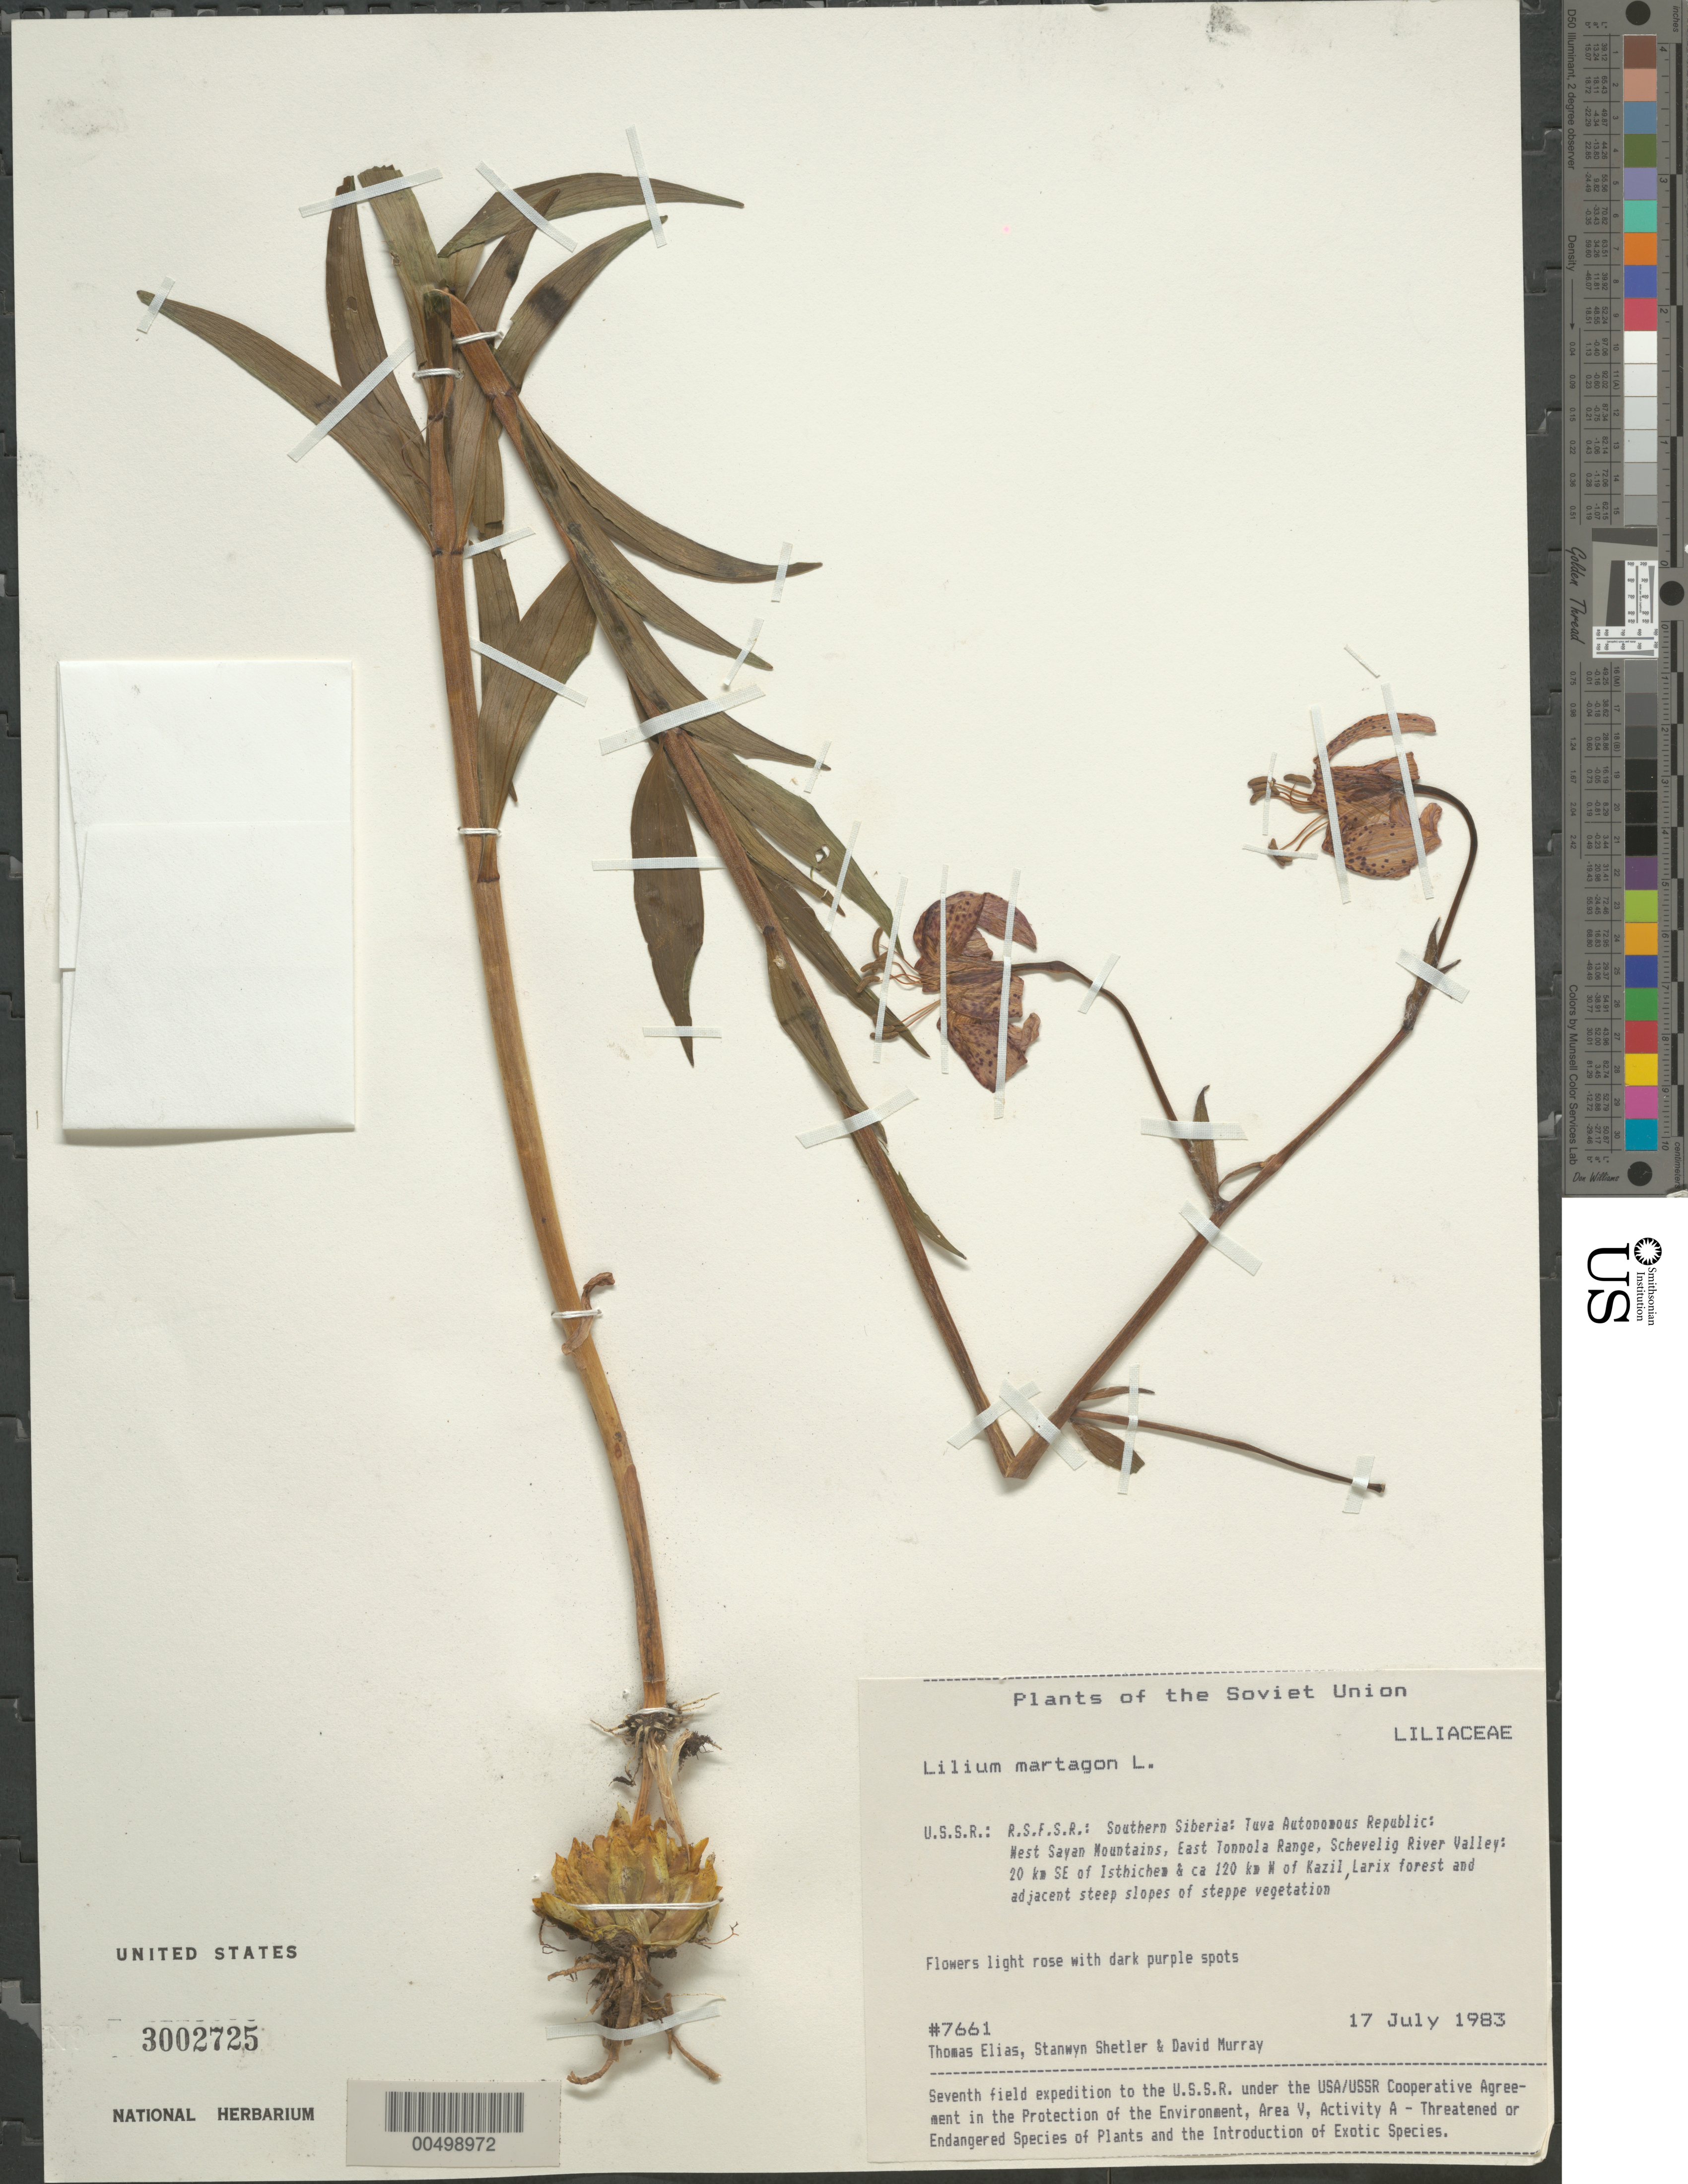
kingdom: Plantae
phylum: Tracheophyta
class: Liliopsida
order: Liliales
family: Liliaceae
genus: Lilium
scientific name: Lilium martagon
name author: L.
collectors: T. Elias, S. Shetler & D. F. Murray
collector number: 7661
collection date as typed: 17 Jul 1983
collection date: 1983-07-17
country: Russian Federation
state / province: Tuva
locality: West Sayan Mountains, E Tonnola [Tannu-Ola] Range, Schevelig River Valley, 20 km SE of Isthichem [Ishti-Khem], *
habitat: Larix forest and adjacent steep slopes of steppe vegetation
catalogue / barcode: US 3002725